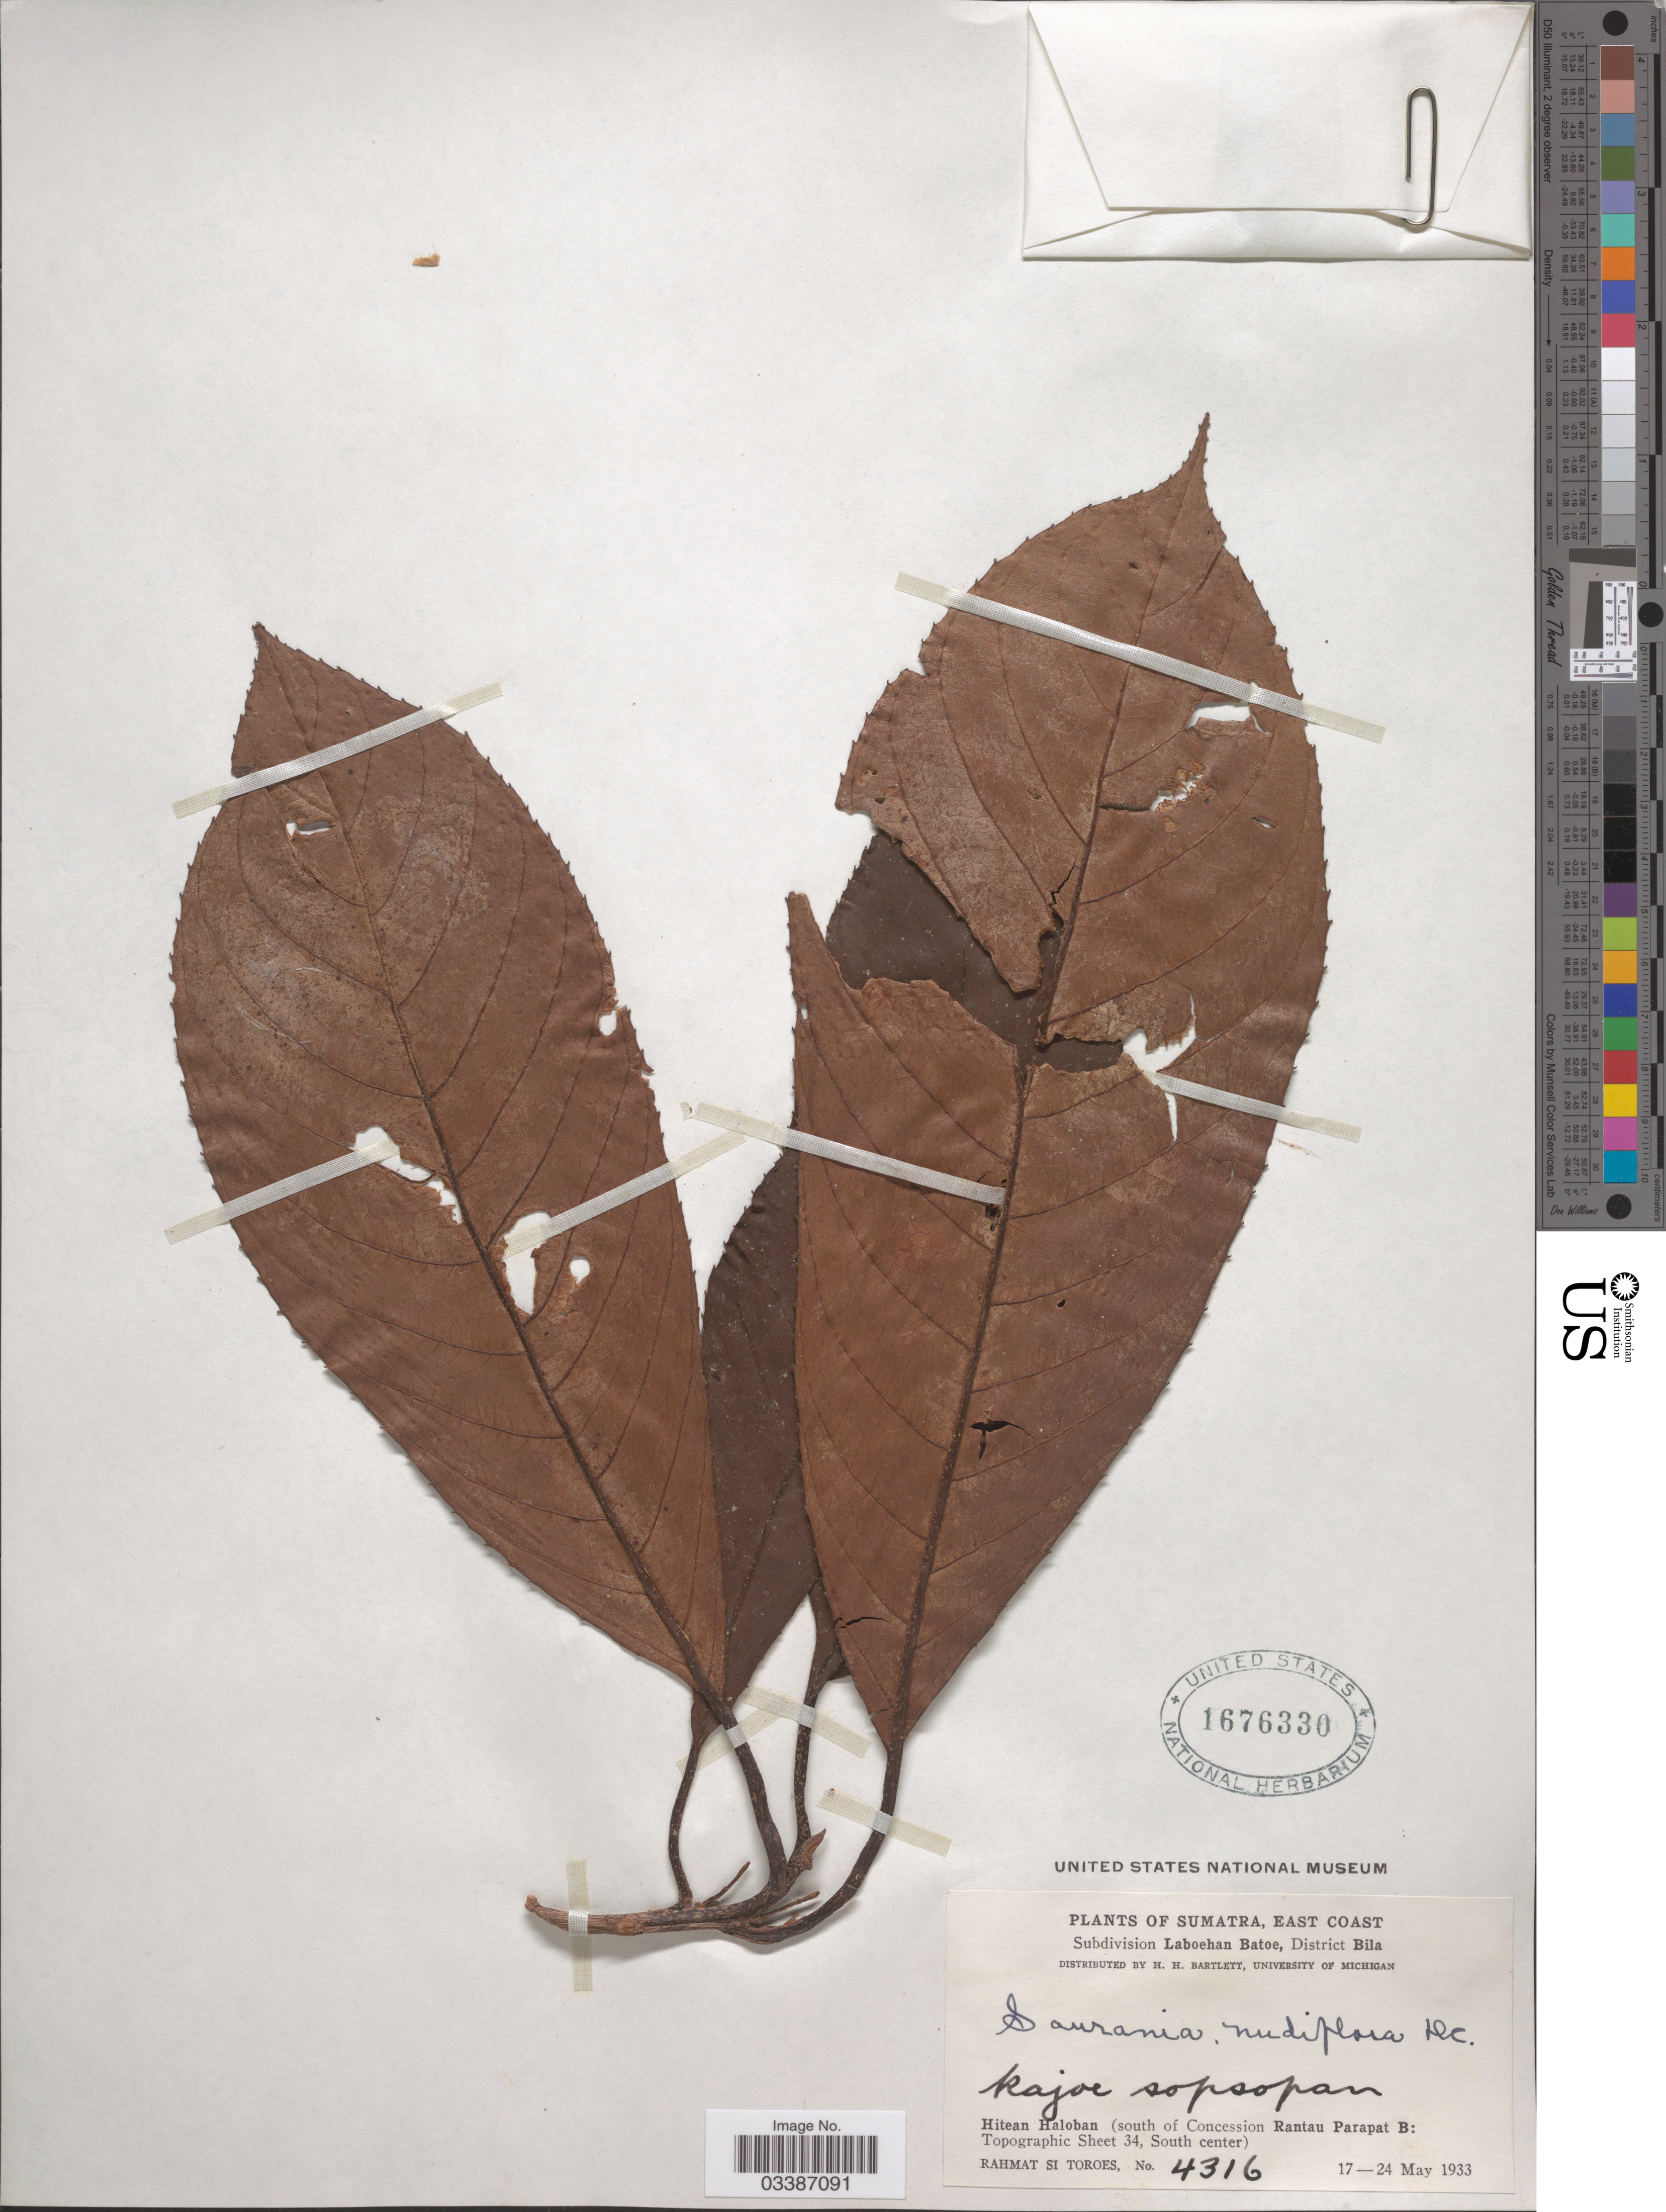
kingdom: Plantae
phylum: Tracheophyta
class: Magnoliopsida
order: Ericales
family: Actinidiaceae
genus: Saurauia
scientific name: Saurauia nudiflora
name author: DC.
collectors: Rahmat Si Boeea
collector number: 4316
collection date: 1933-05-17/1933-05-24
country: Indonesia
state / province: Sumatra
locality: East Coast. Subdivision Laboehan Batoe, District Bila. Hitean Haloban (south of Concession Rantau Parapat B: Topographic Sheet 34, South center).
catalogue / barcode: US 1676330